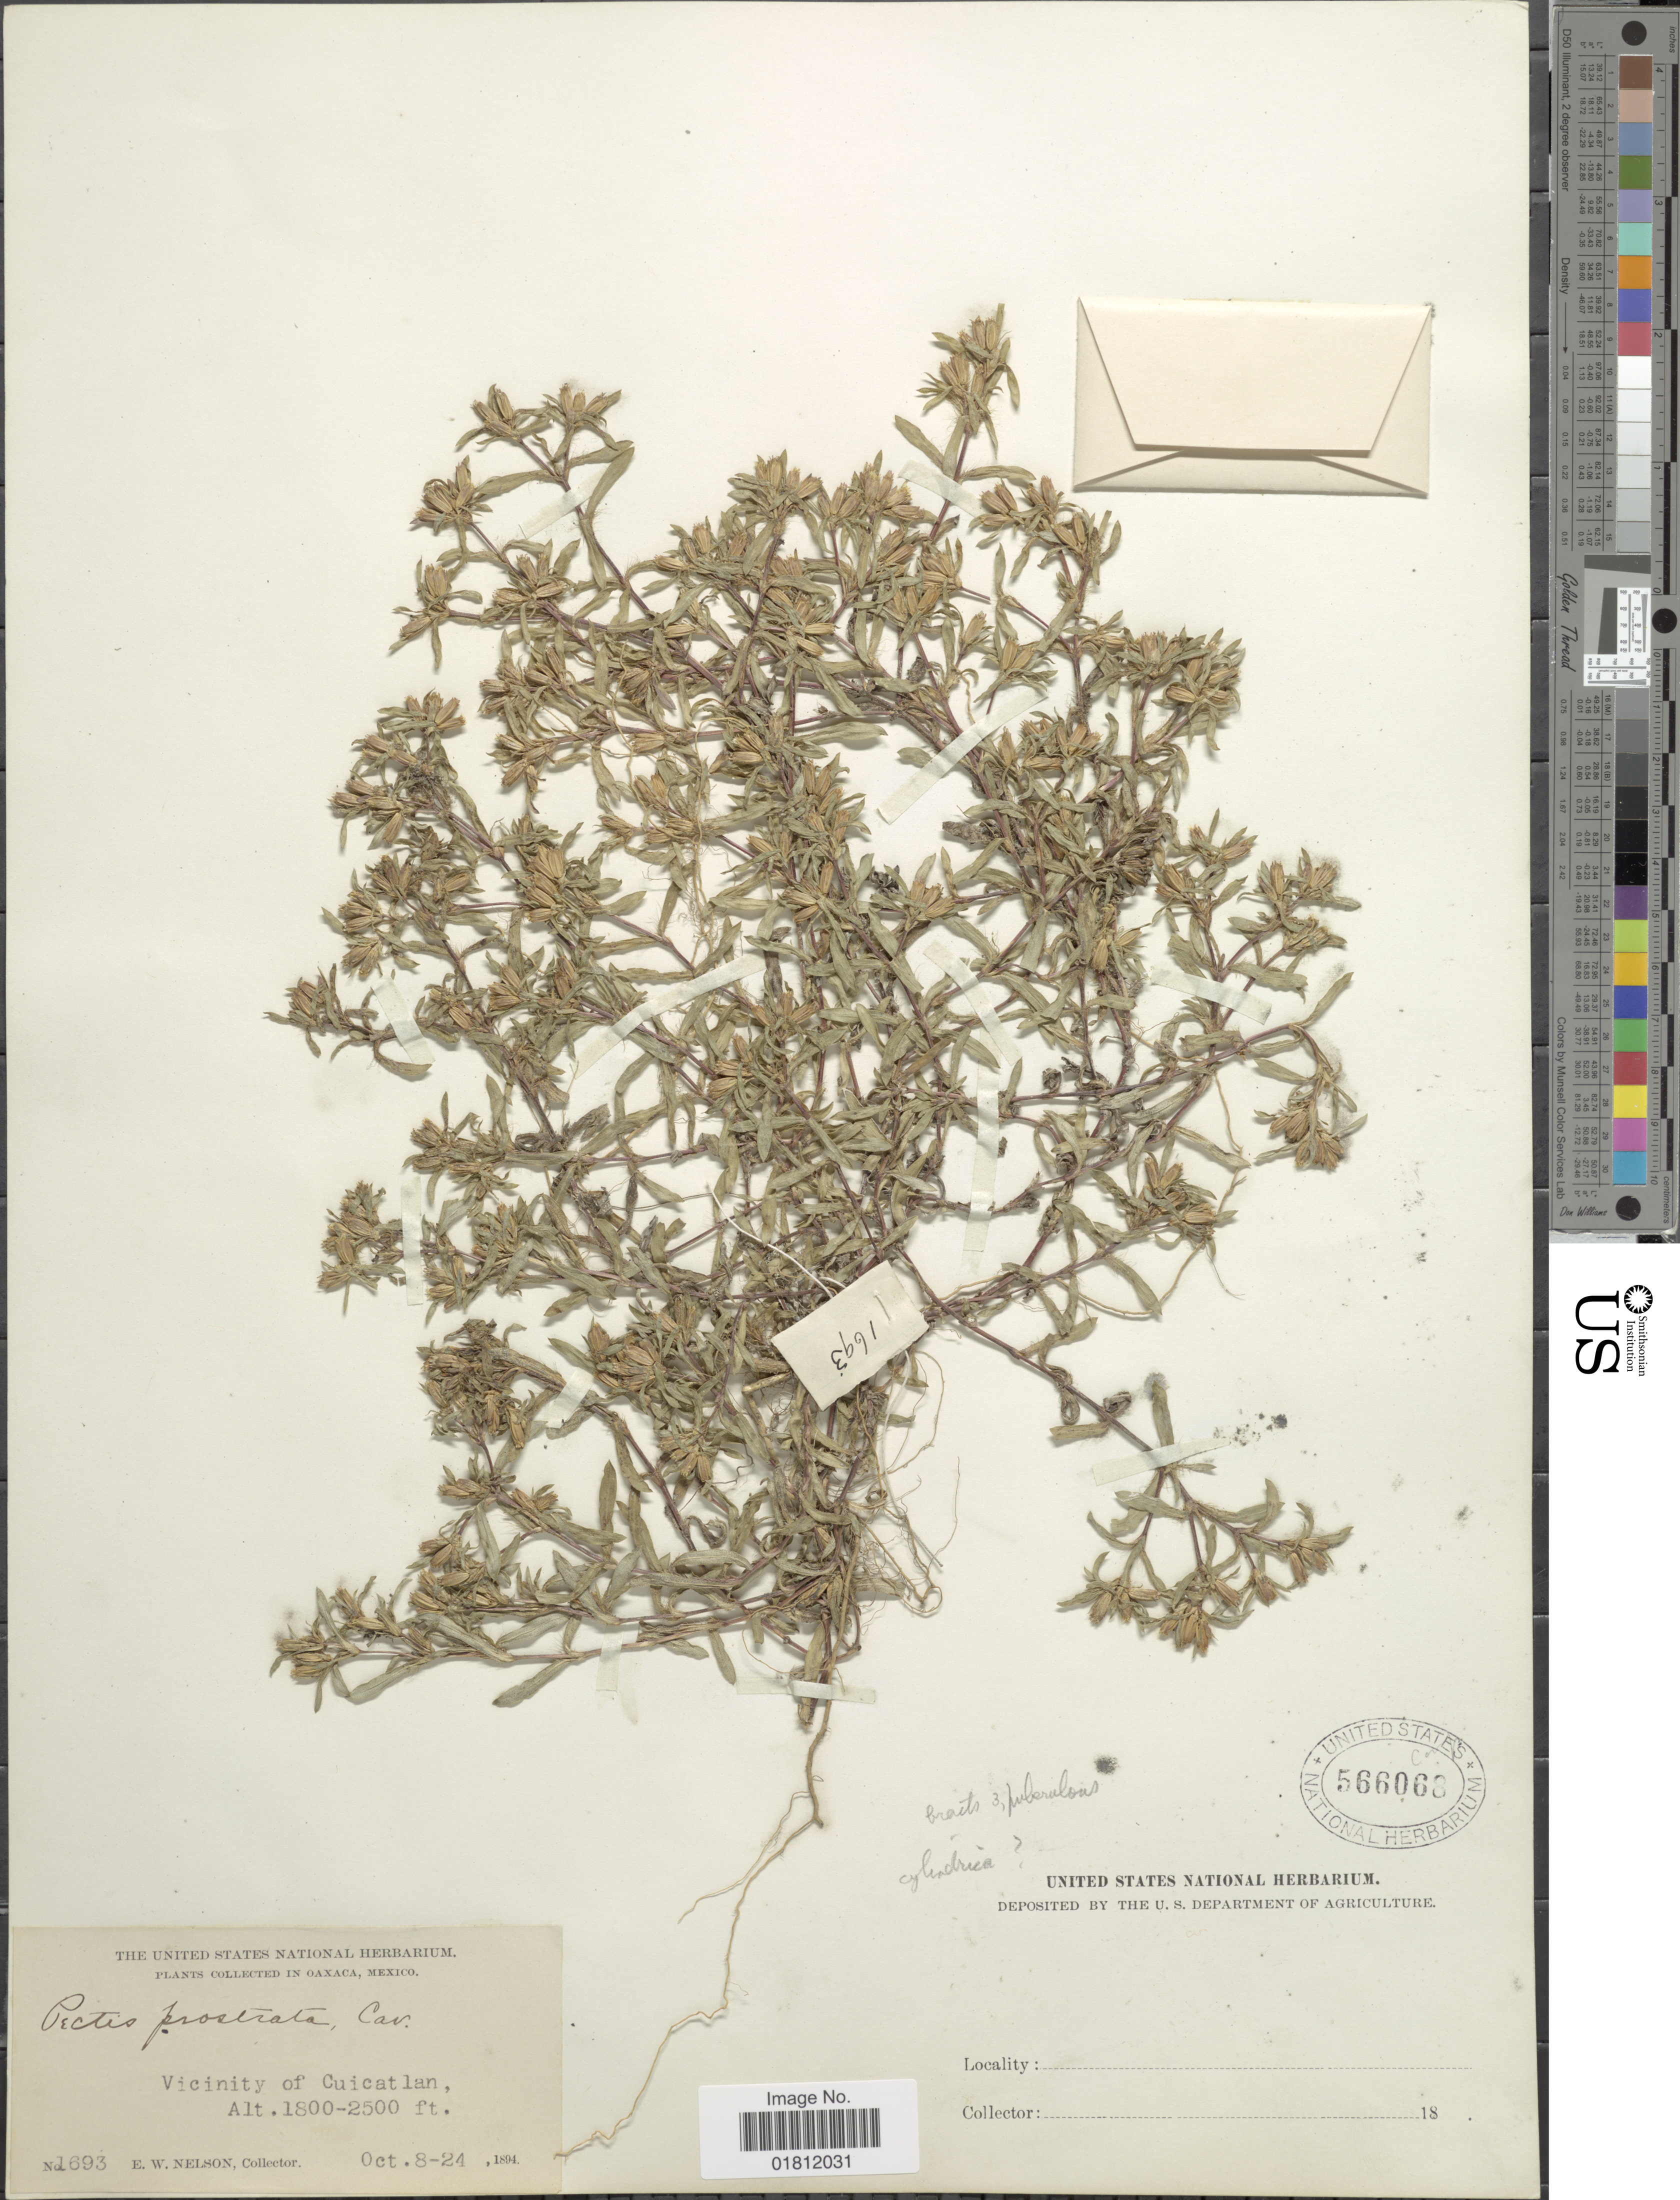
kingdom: Plantae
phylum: Tracheophyta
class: Magnoliopsida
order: Asterales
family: Asteraceae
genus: Pectis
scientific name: Pectis prostrata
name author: Cav.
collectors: E. W. Nelson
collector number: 1693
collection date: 1894-10-08/1894-10-24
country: Mexico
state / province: Oaxaca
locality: Oaxaca, Mexico. Vicinity of Cuicatlan.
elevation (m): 549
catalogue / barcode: US 566068